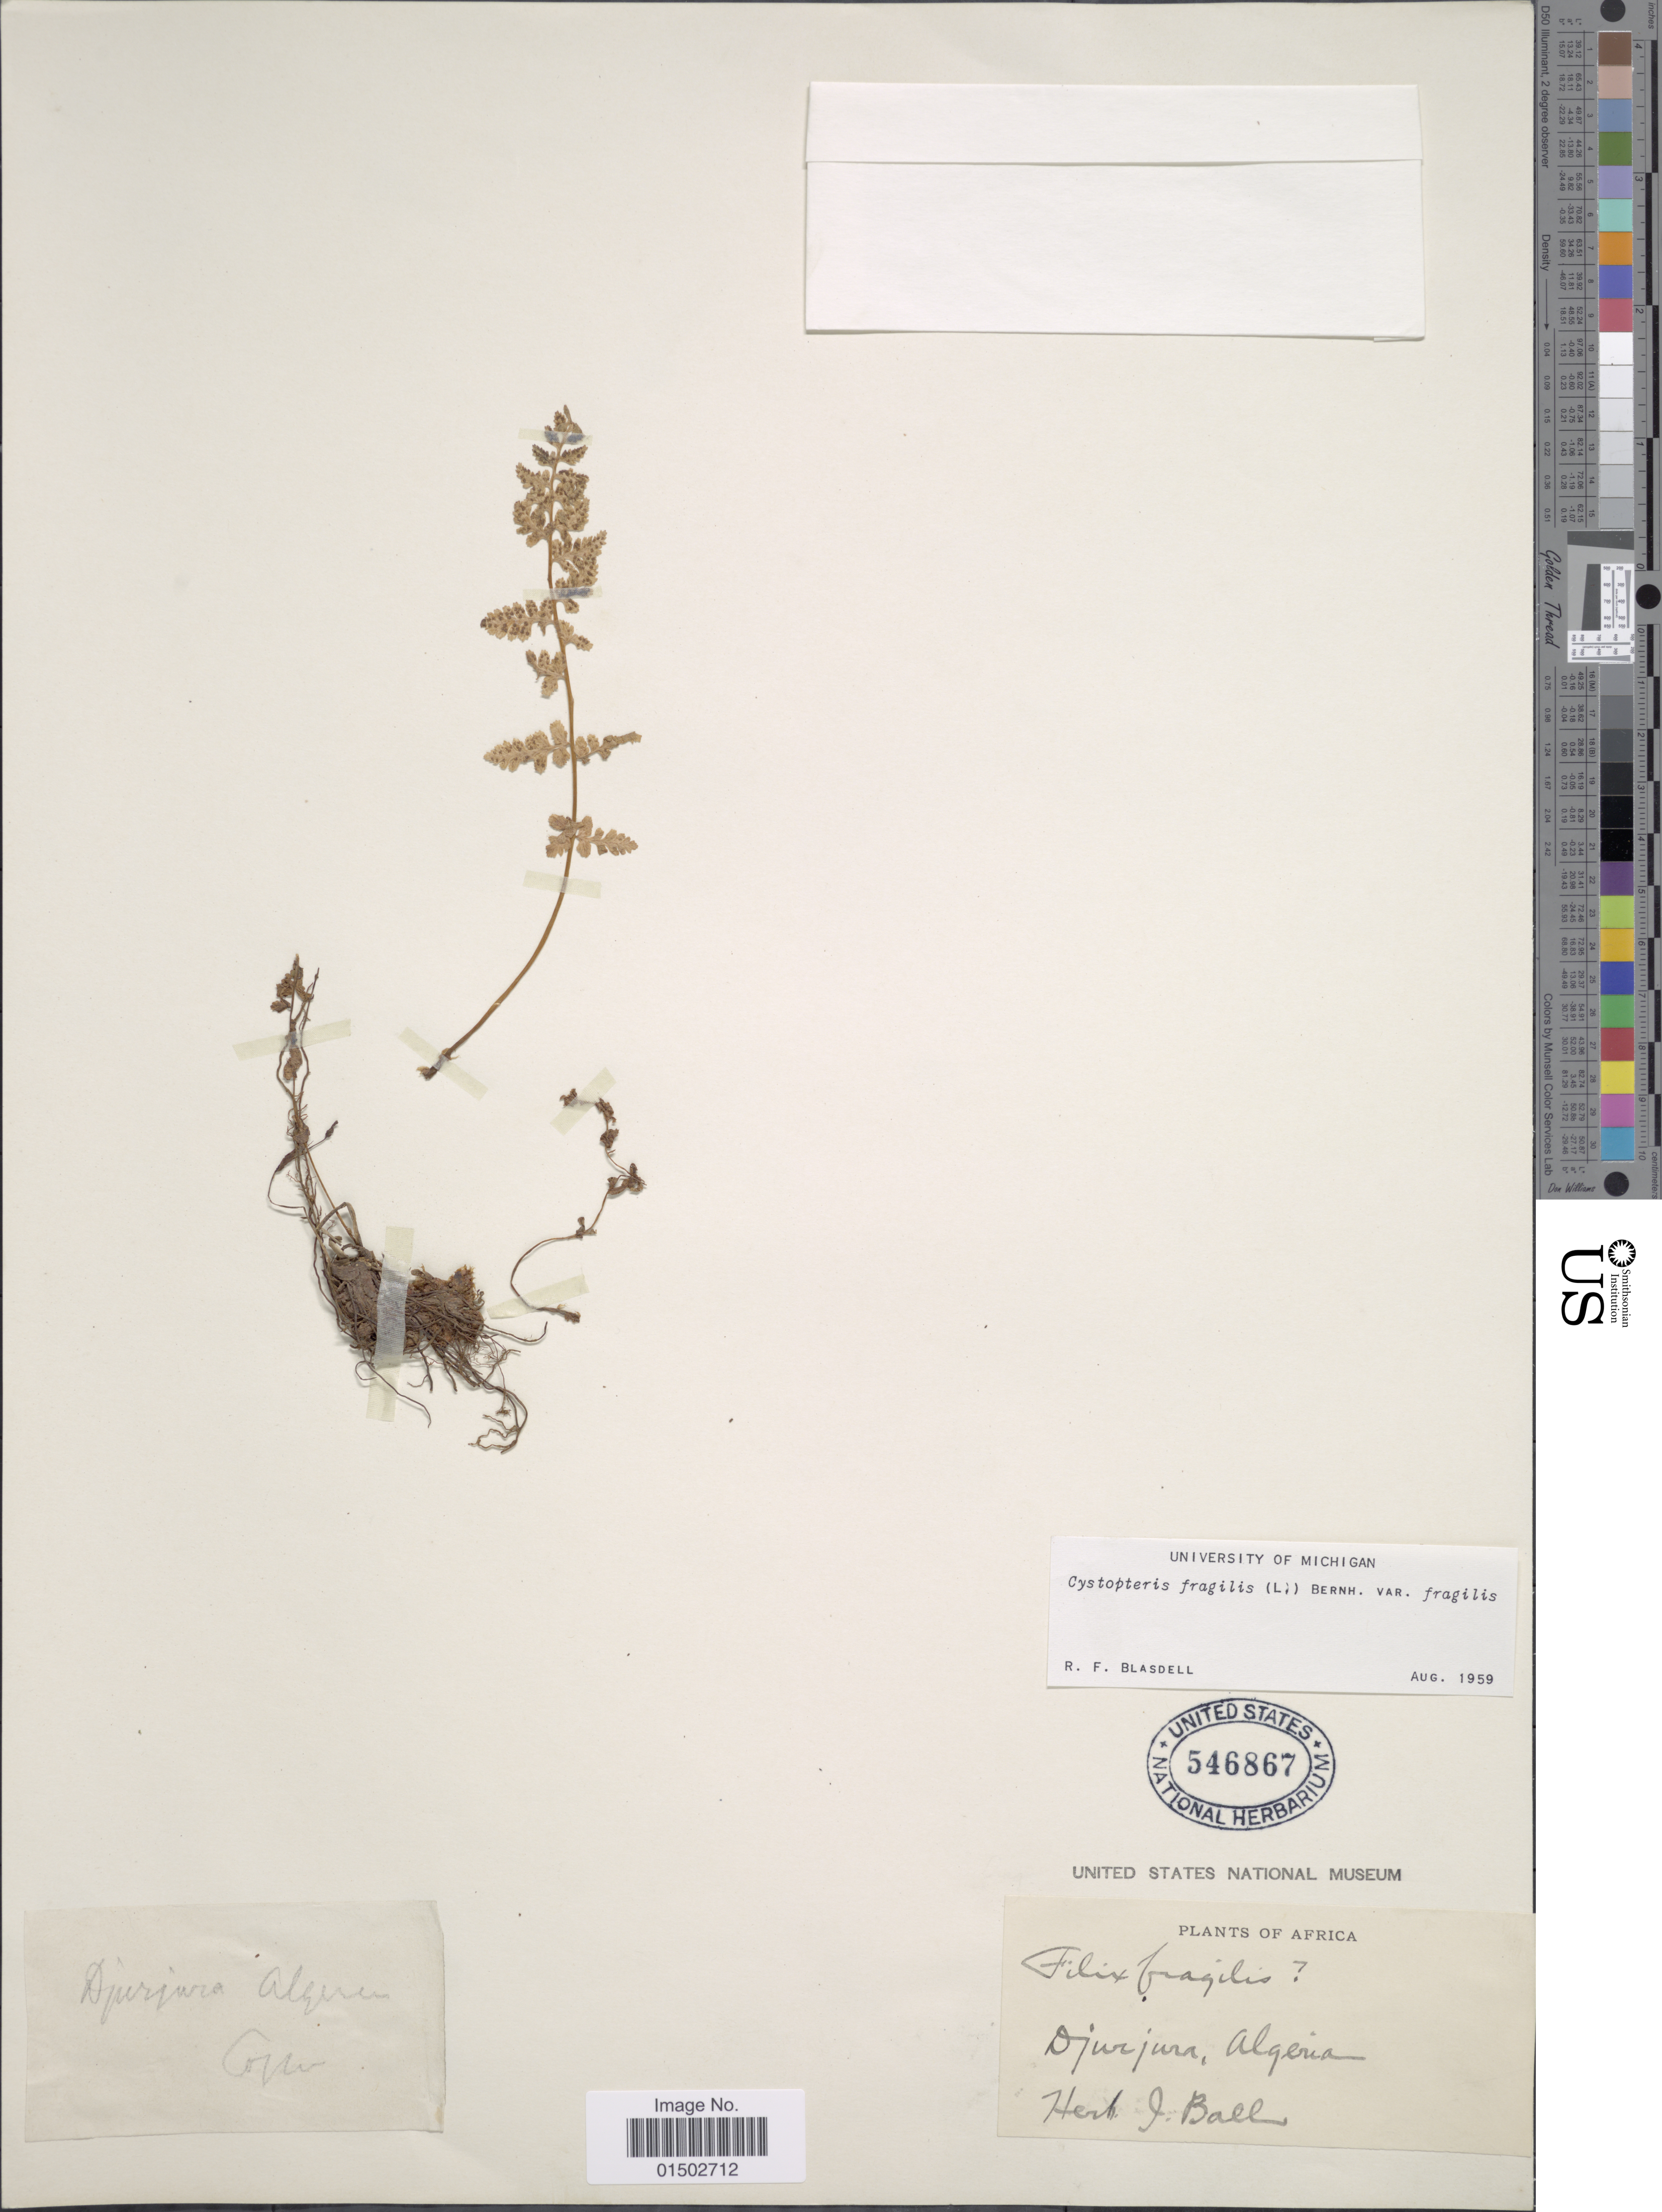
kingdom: Plantae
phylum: Tracheophyta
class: Polypodiopsida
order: Polypodiales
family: Cystopteridaceae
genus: Cystopteris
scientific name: Cystopteris fragilis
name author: (L.) Bernh.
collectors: J. Ball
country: Algeria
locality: Djurjura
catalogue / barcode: US 546867